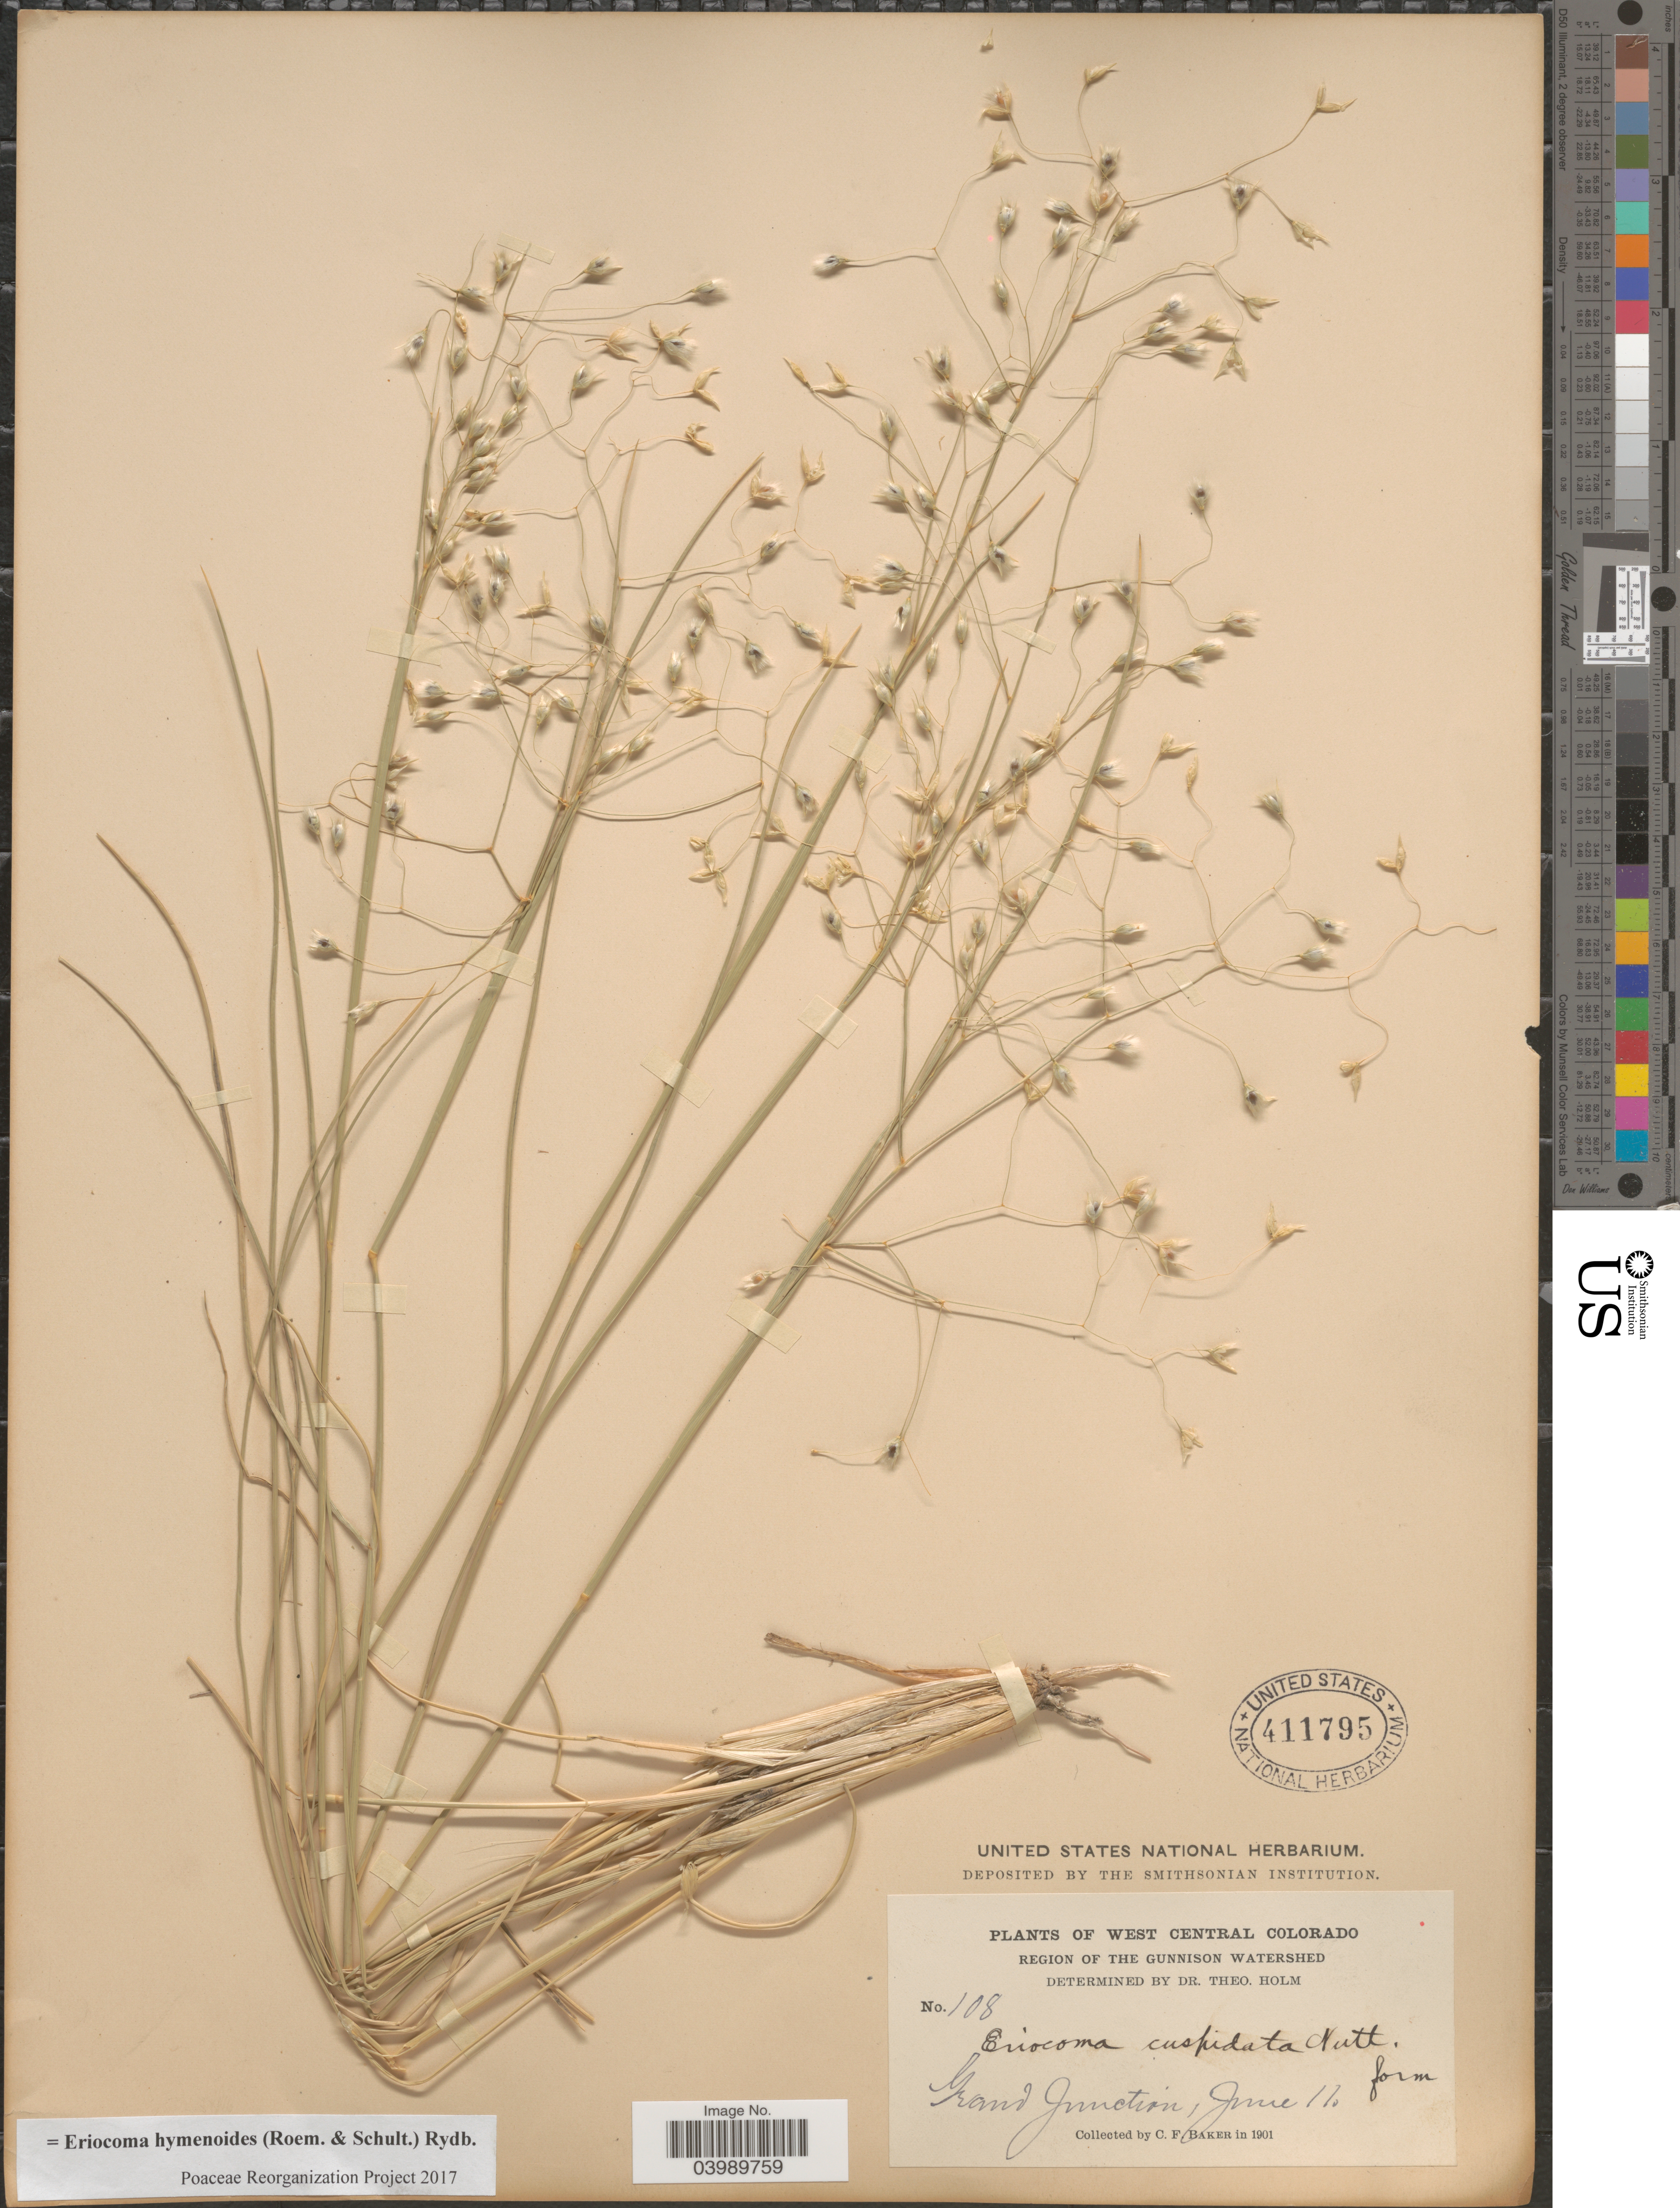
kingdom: Plantae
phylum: Tracheophyta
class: Liliopsida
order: Poales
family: Poaceae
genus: Eriocoma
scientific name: Eriocoma hymenoides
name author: (Roem. & Schult.) Rydb.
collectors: C. F. Baker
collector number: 108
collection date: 1901-06-11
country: United States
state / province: Colorado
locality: West Central Colorado. Region of the Gunnison Watershed. Grand Junction.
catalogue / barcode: US 411795